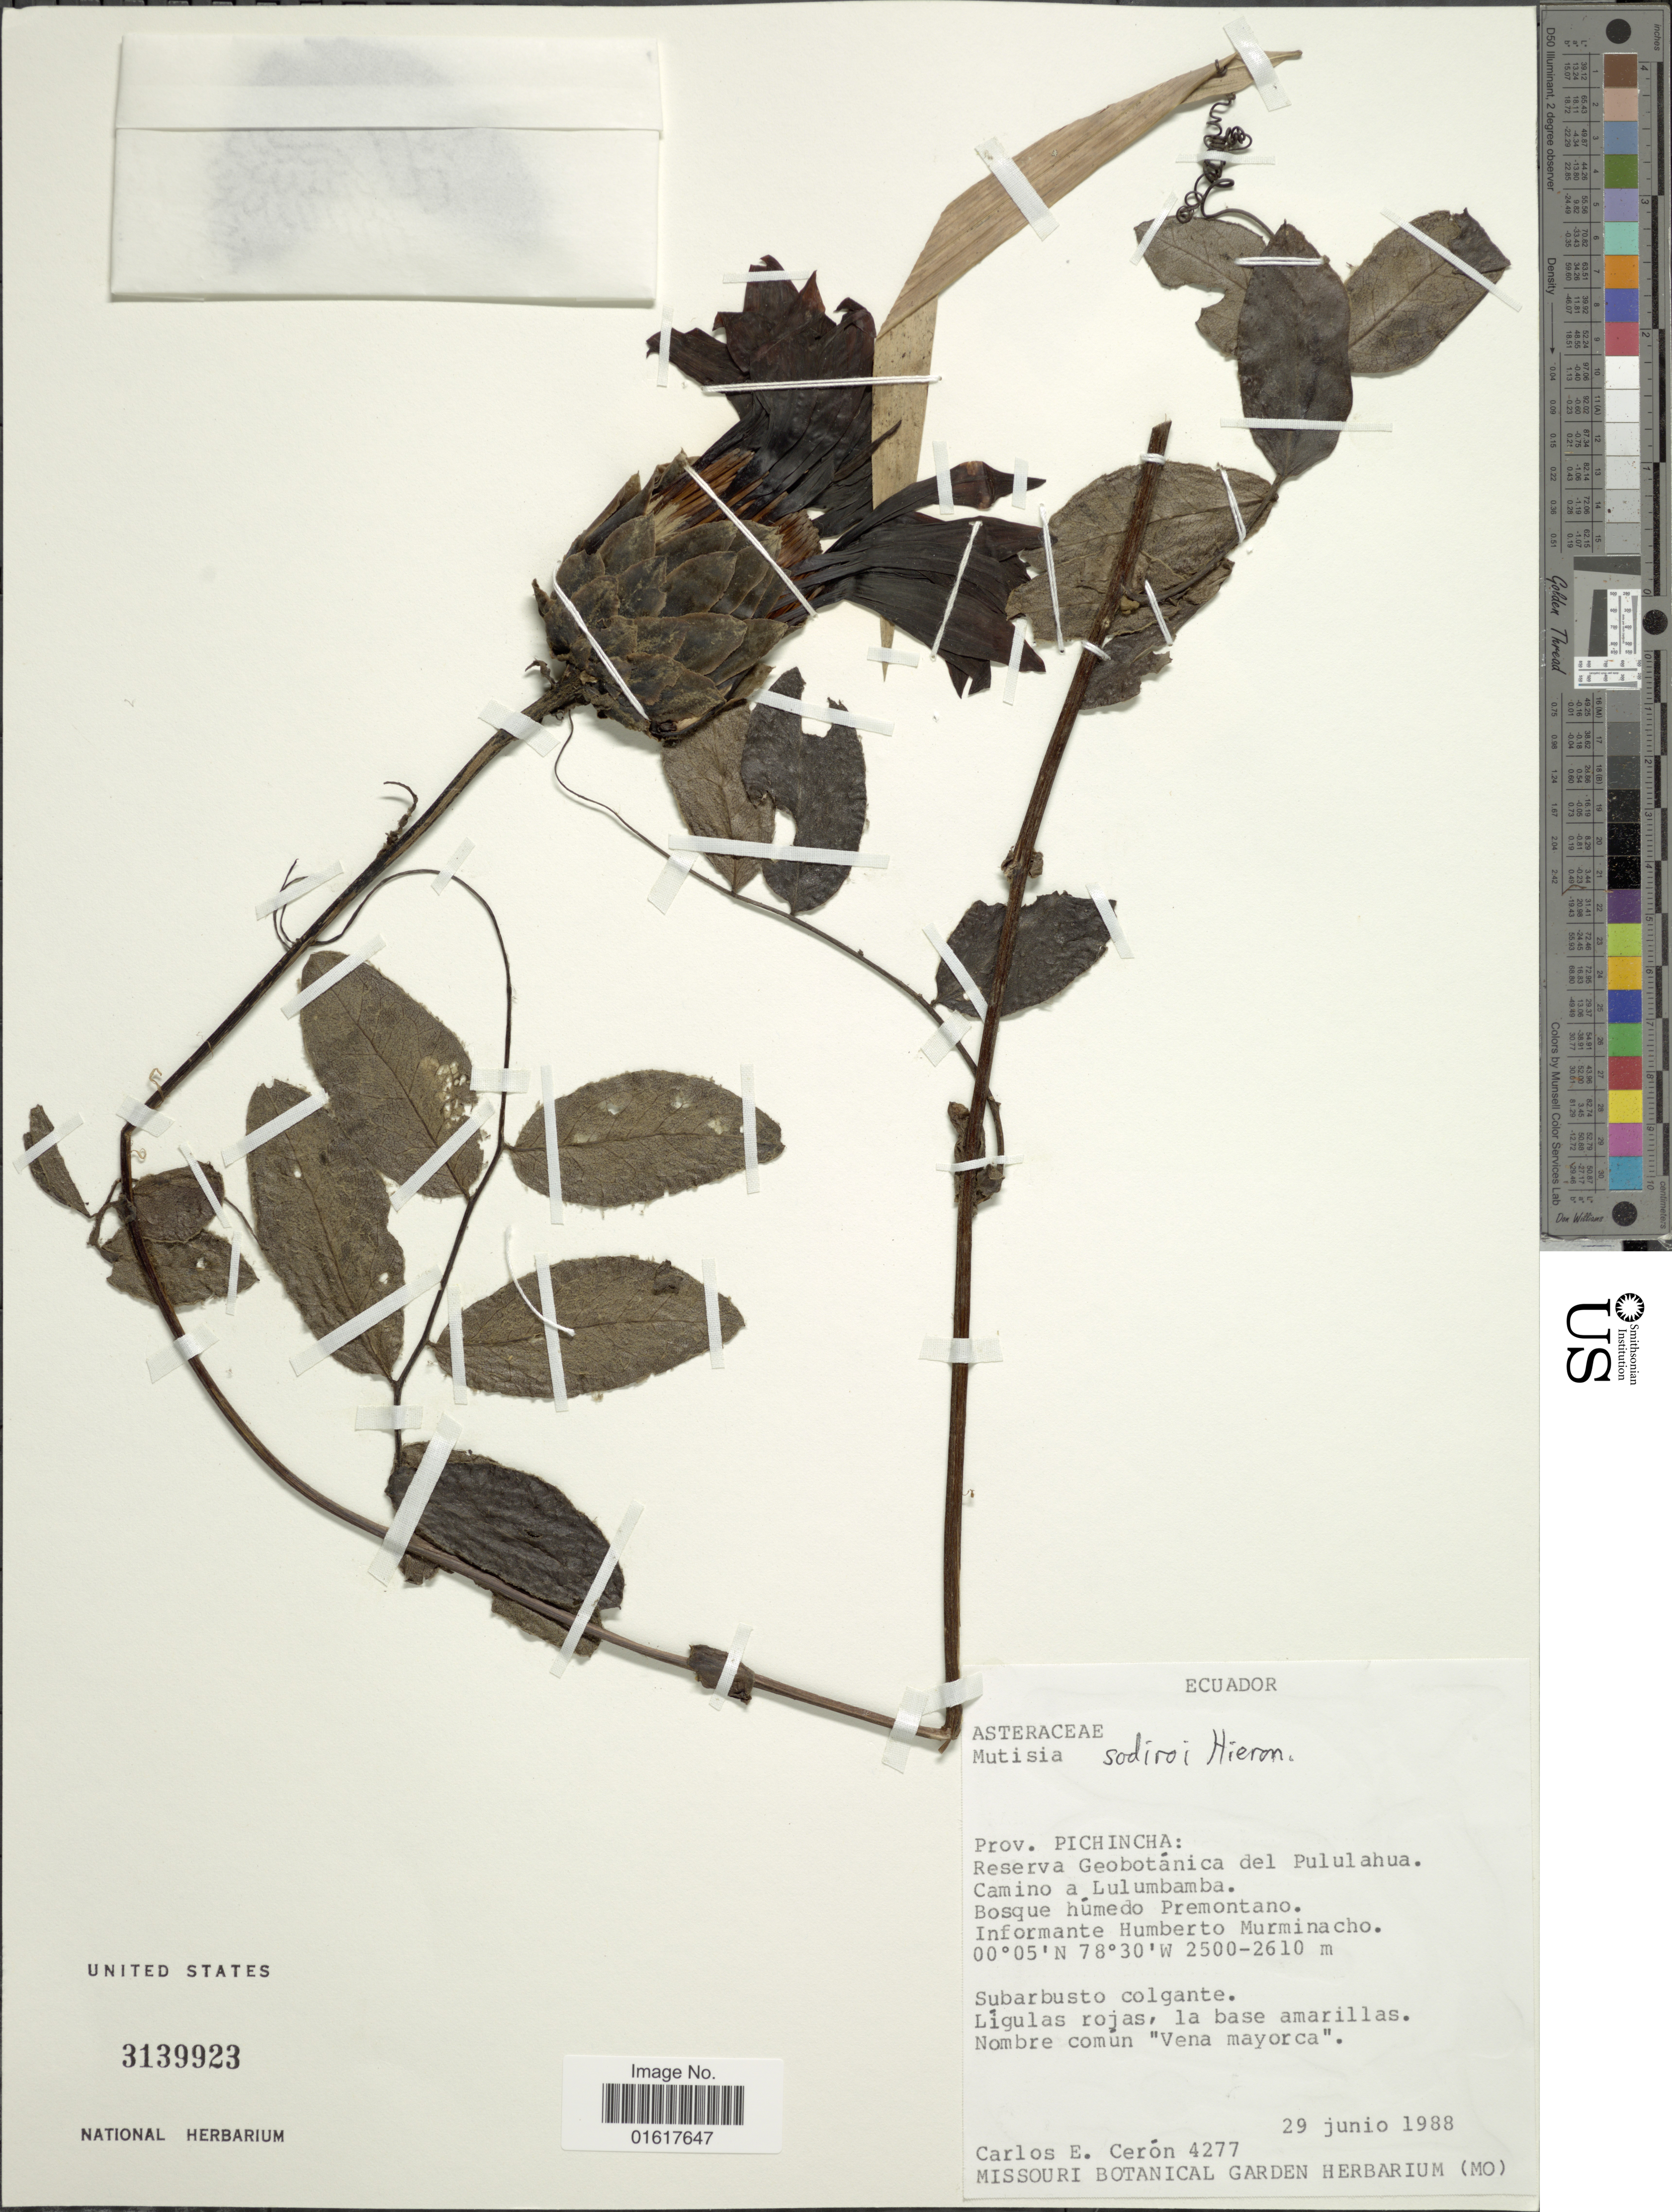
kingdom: Plantae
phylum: Tracheophyta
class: Magnoliopsida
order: Asterales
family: Asteraceae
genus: Mutisia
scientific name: Mutisia sodiroi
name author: Hieron.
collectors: C. E. Cerón M.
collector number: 4277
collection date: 1988-06-29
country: Ecuador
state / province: Pichincha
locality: Reserva Geobotánica del Pululahua. Camino a Lulumbamba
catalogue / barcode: US 3139923